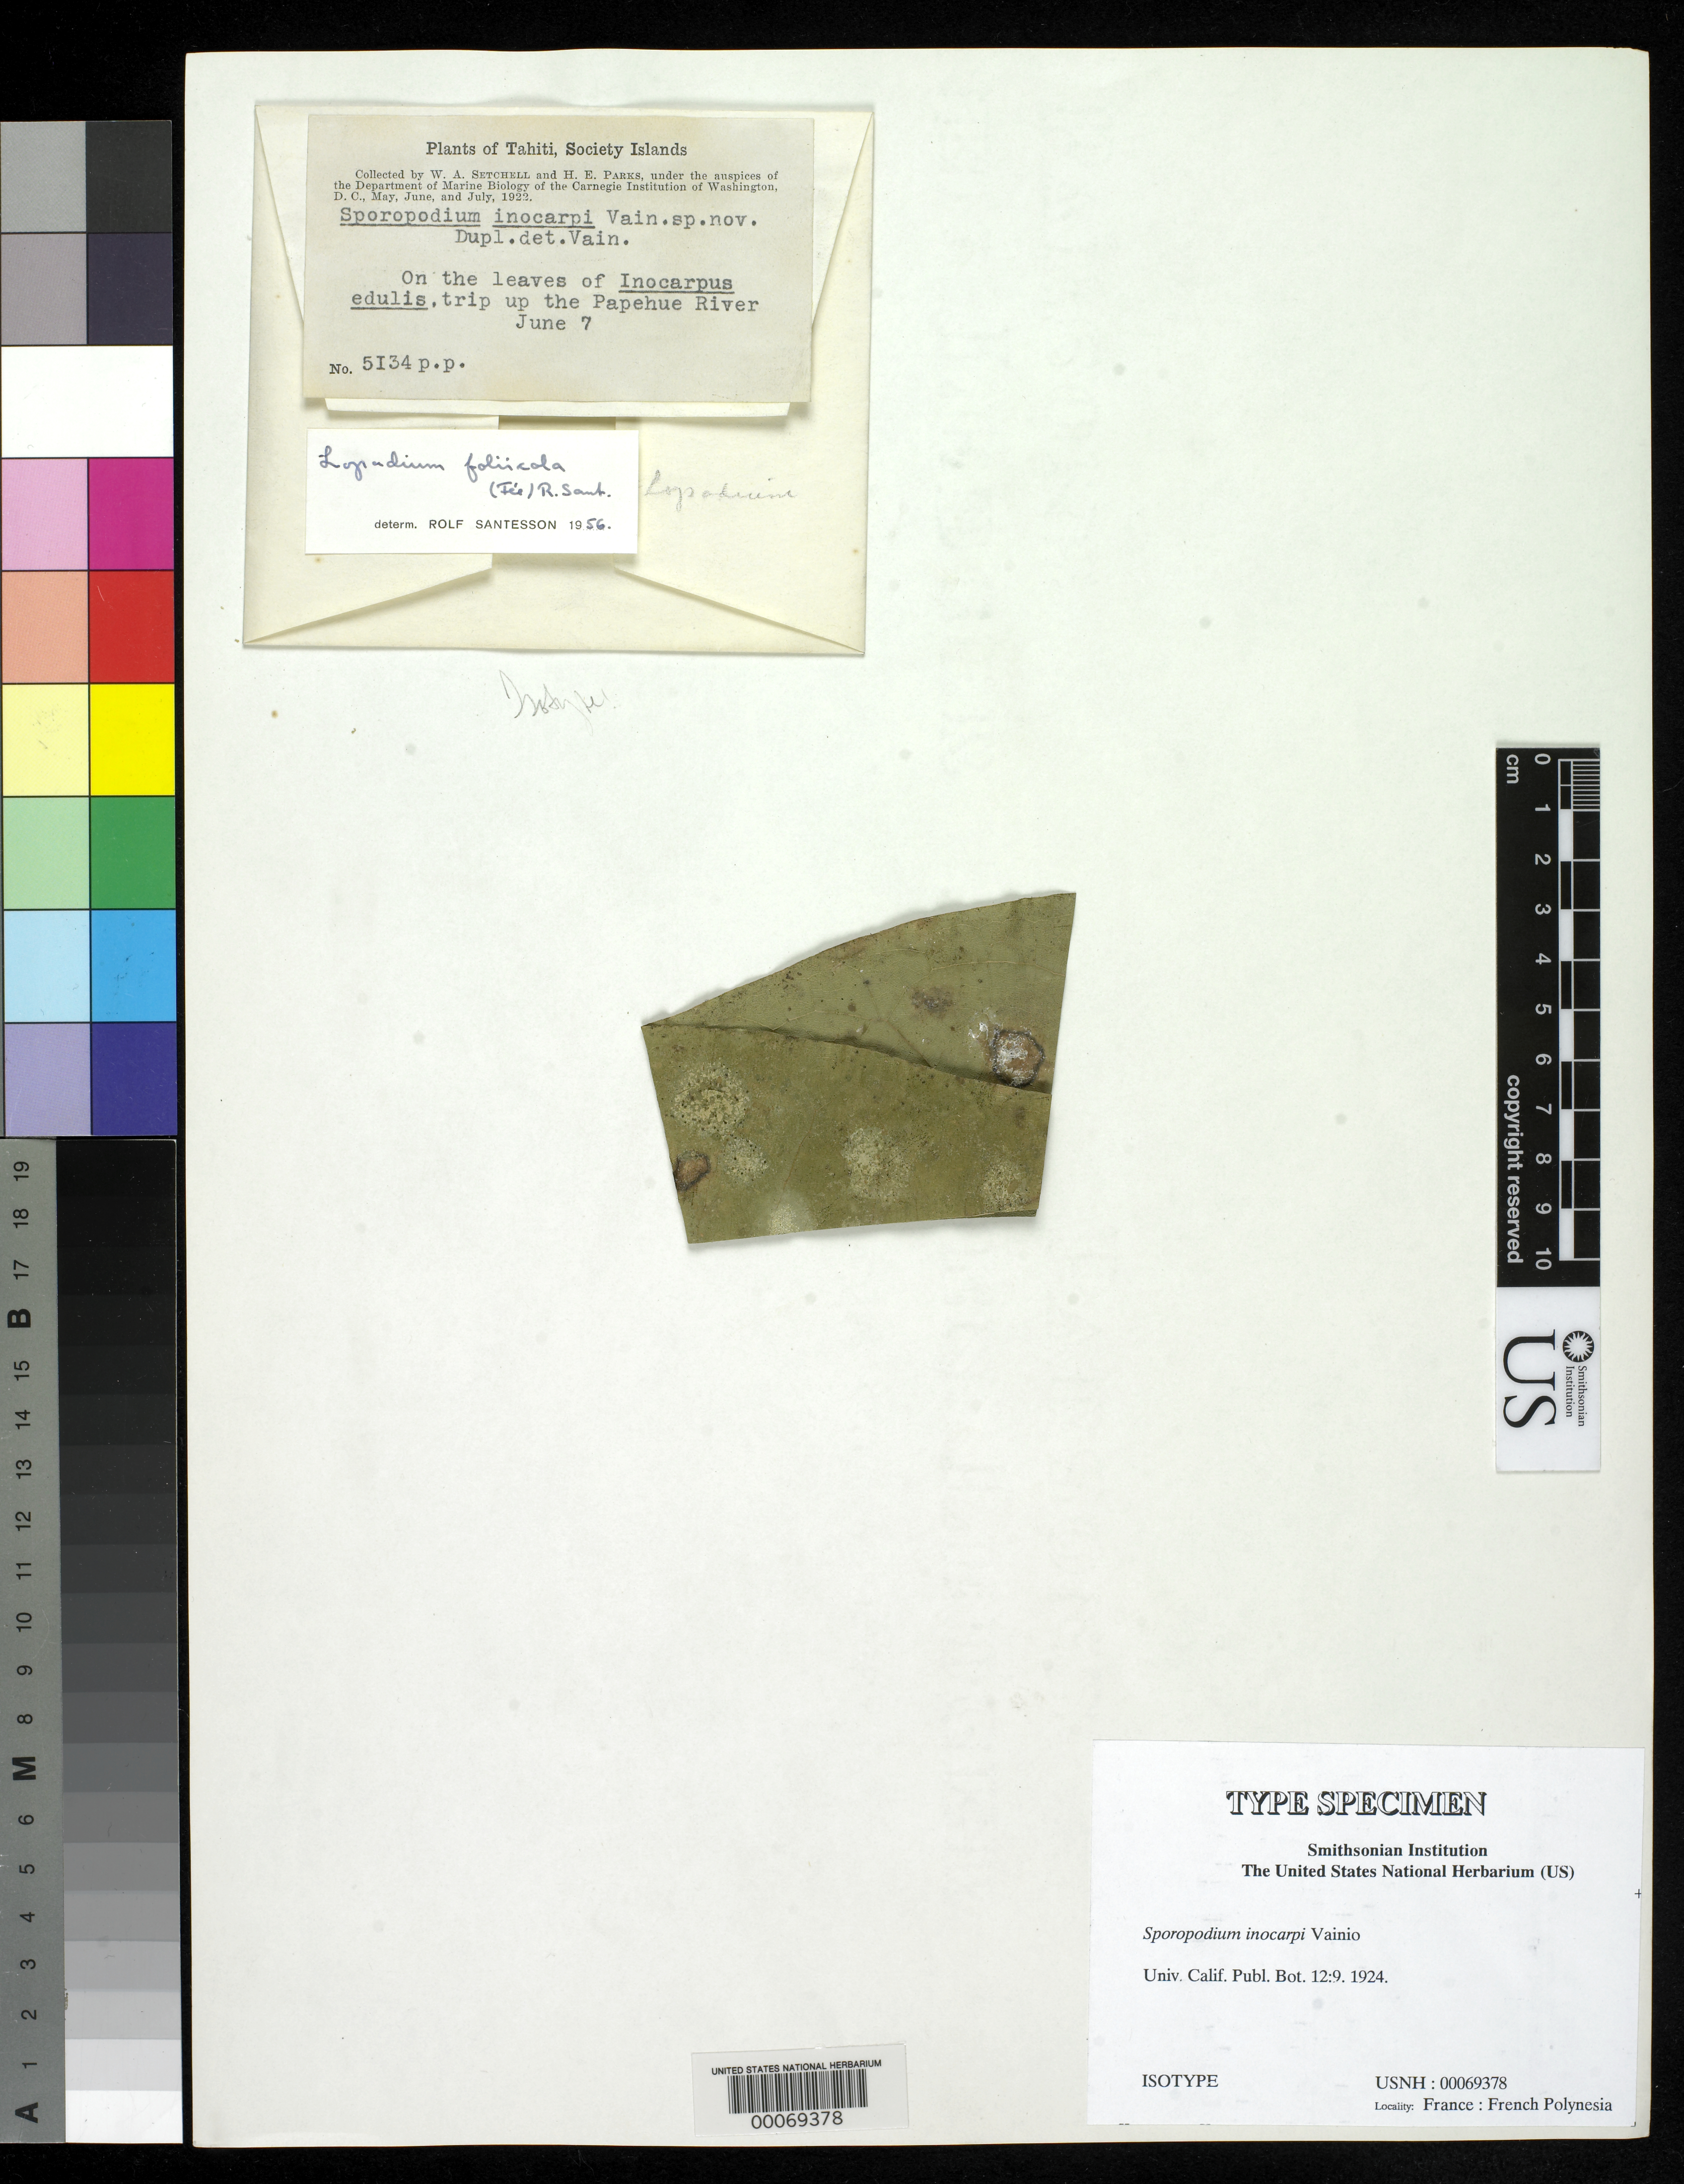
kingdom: Fungi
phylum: Ascomycota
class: Lecanoromycetes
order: Lecanorales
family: Byssolomataceae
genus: Sporopodium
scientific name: Sporopodium inocarpi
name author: Vain.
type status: Isotype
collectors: W. Setchell & H. E. Parks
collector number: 5134 p.p.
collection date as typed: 07 Jun 1922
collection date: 1922-06-07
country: French Polynesia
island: Tahiti